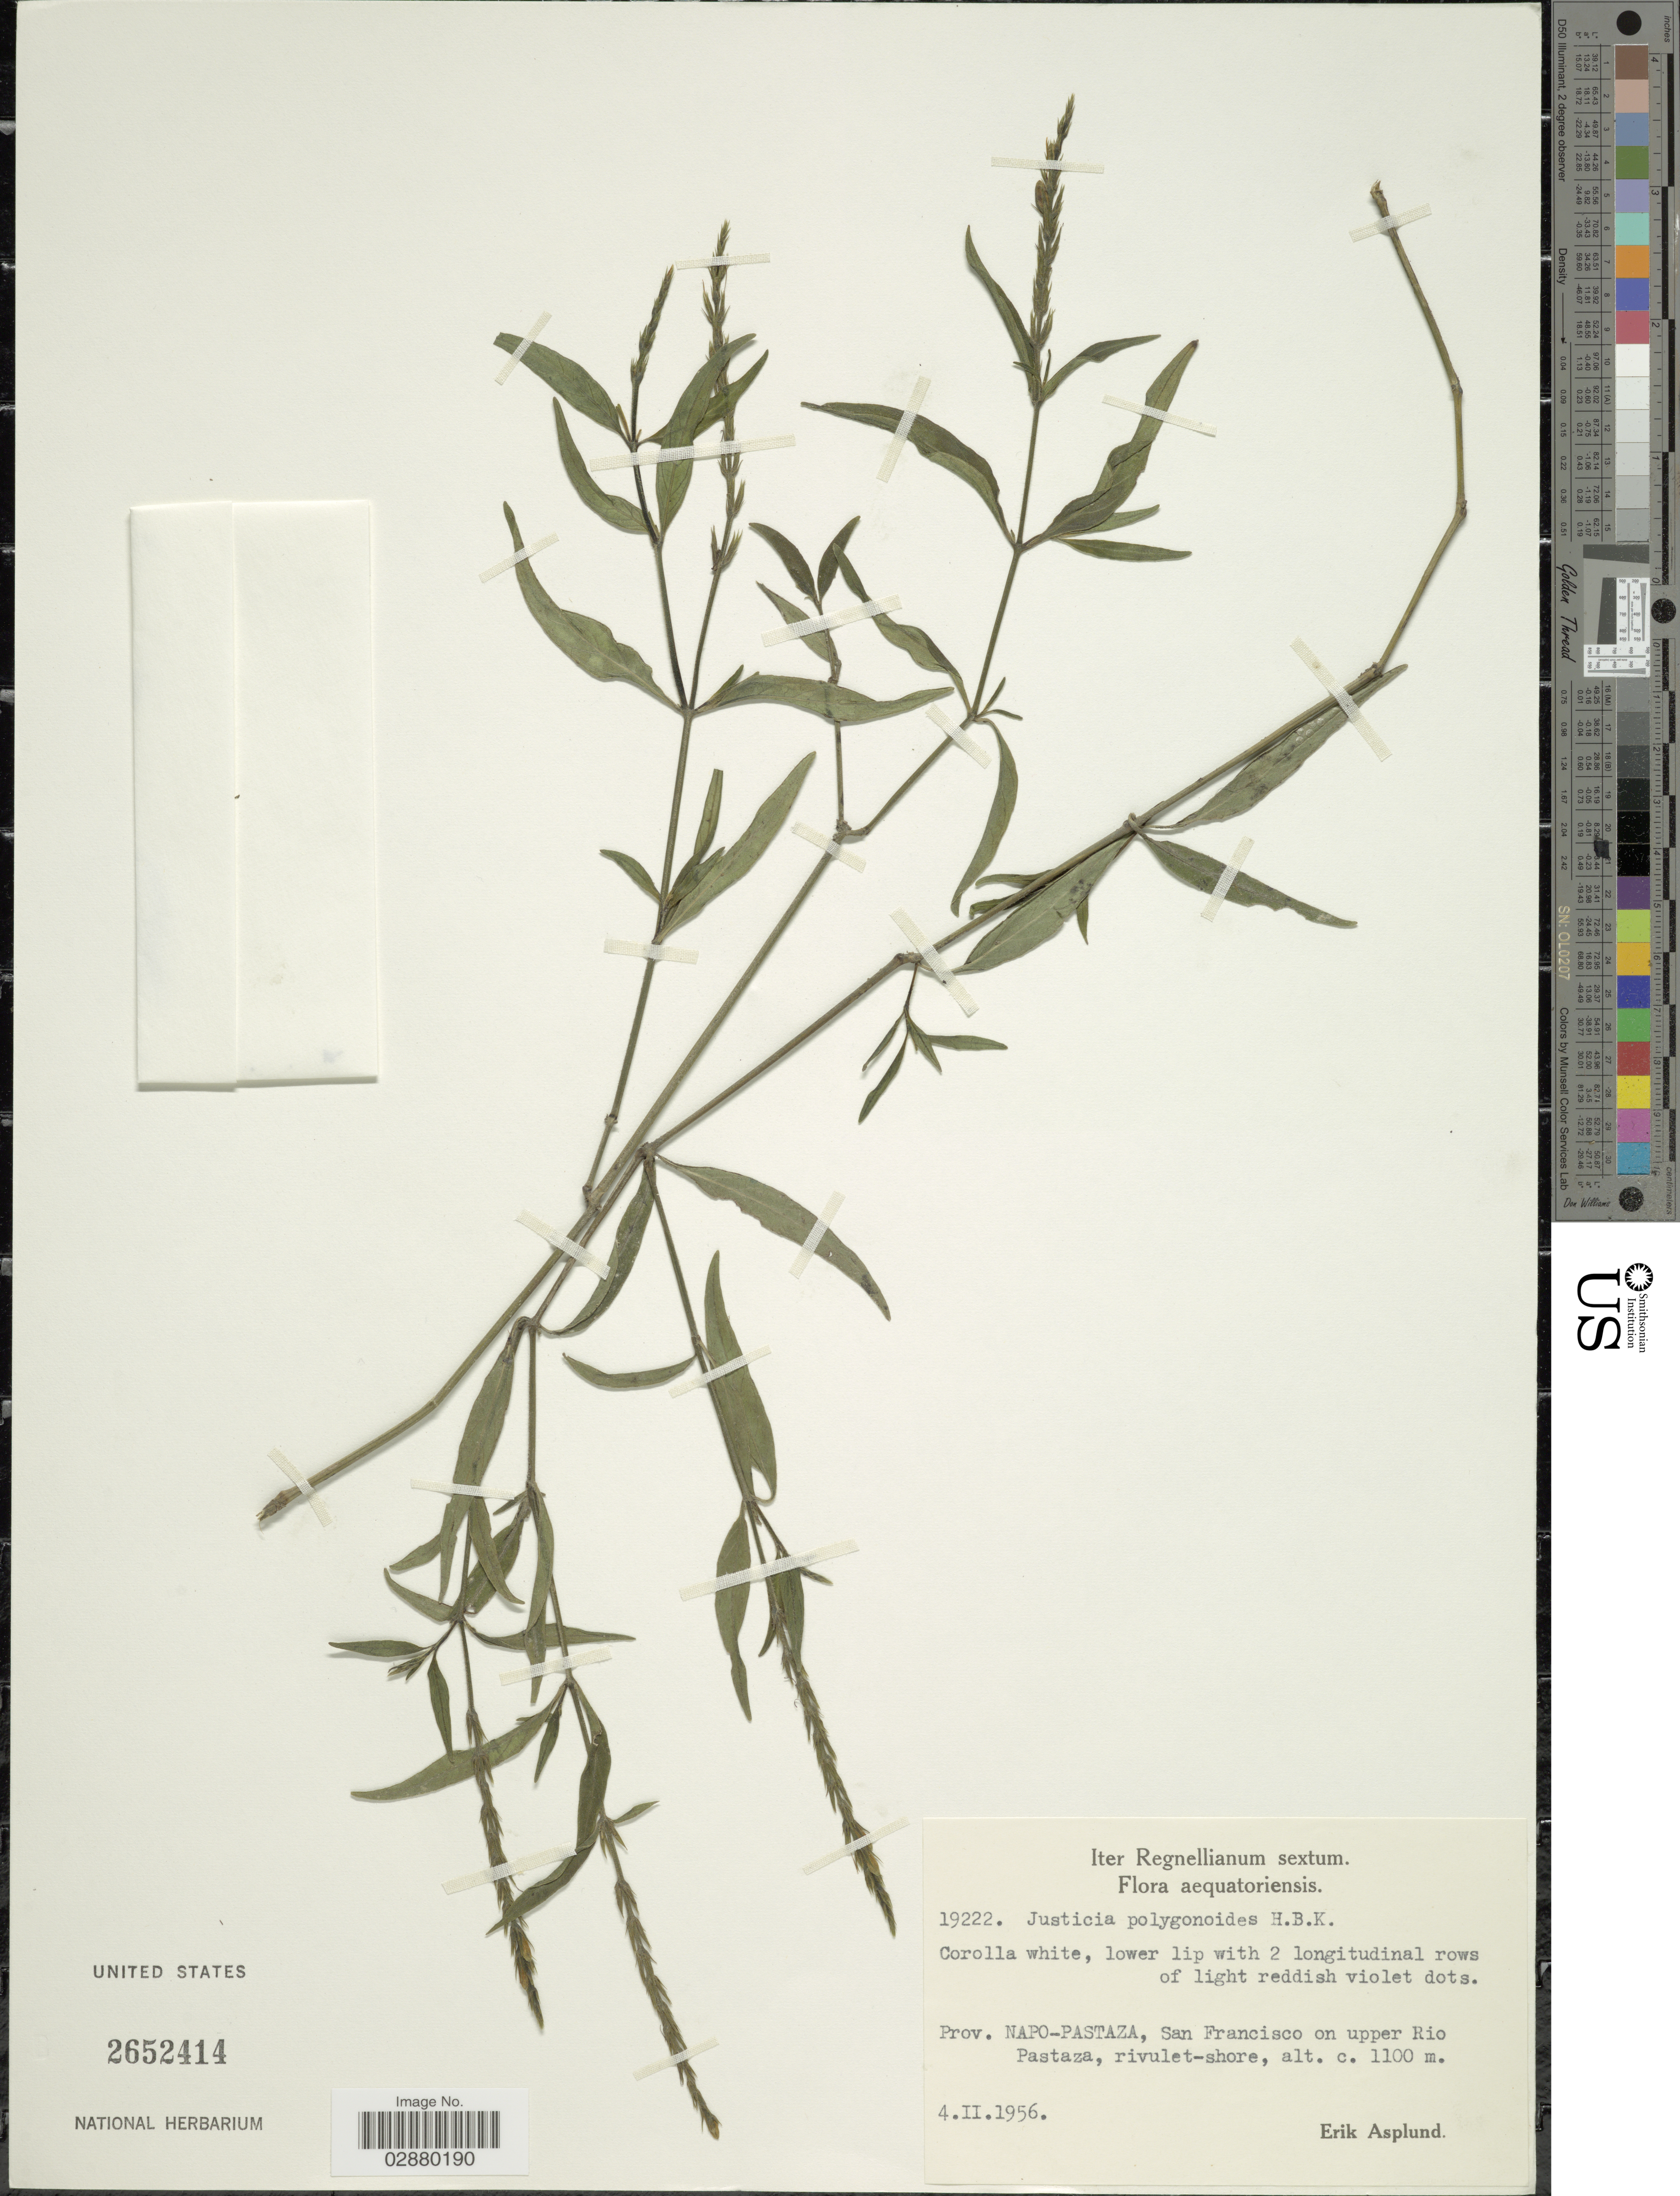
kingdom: Plantae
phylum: Tracheophyta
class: Magnoliopsida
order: Lamiales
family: Acanthaceae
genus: Justicia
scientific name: Justicia polygonoides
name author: Kunth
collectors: E. Asplund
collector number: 19222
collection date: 1956-02-04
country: Ecuador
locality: Aequatoriensis, Prov. Napo-Pastaza, San Francisco on upper Rio Pastaza.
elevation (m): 1100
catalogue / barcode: US 2652414